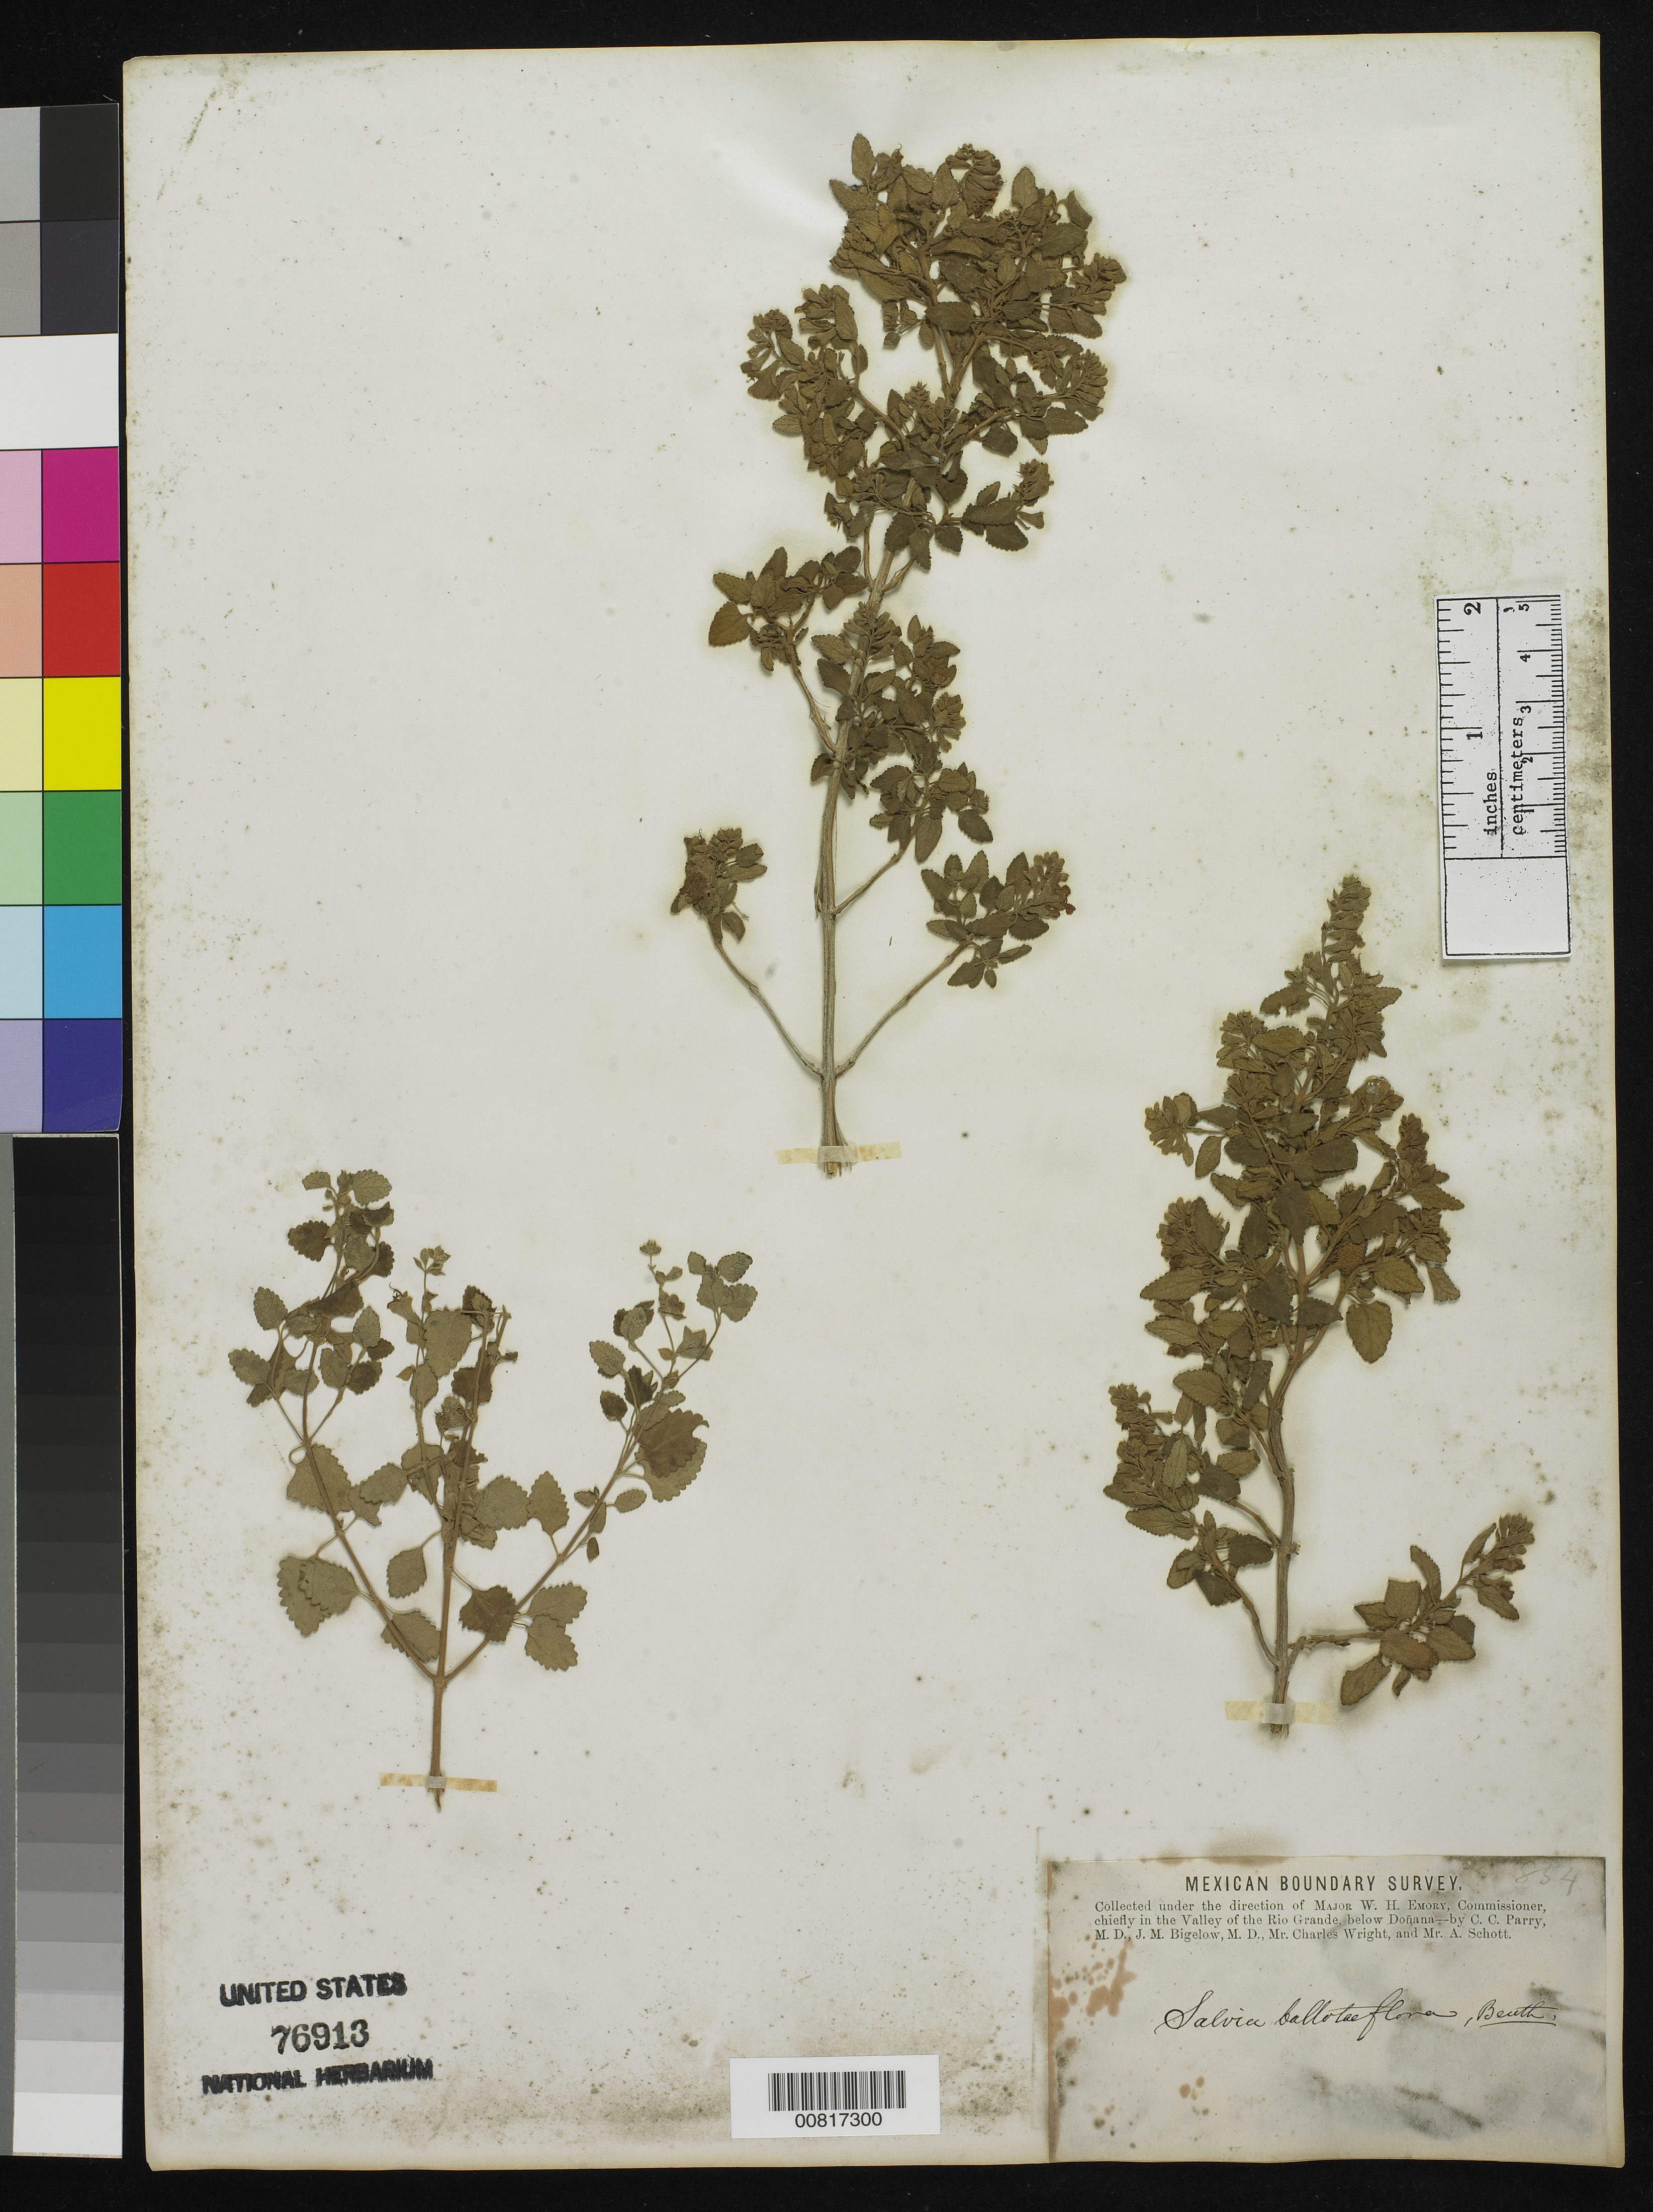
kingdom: Plantae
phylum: Tracheophyta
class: Magnoliopsida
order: Lamiales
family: Lamiaceae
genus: Salvia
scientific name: Salvia ballotiflora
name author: Benth.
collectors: C. C. Parry, J. M. Bigelow, C. Wright & A. C. V. Schott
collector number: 854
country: United States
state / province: New Mexico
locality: Valley of the Rio Grande, below Doñana, New Mexico.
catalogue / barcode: US 76913